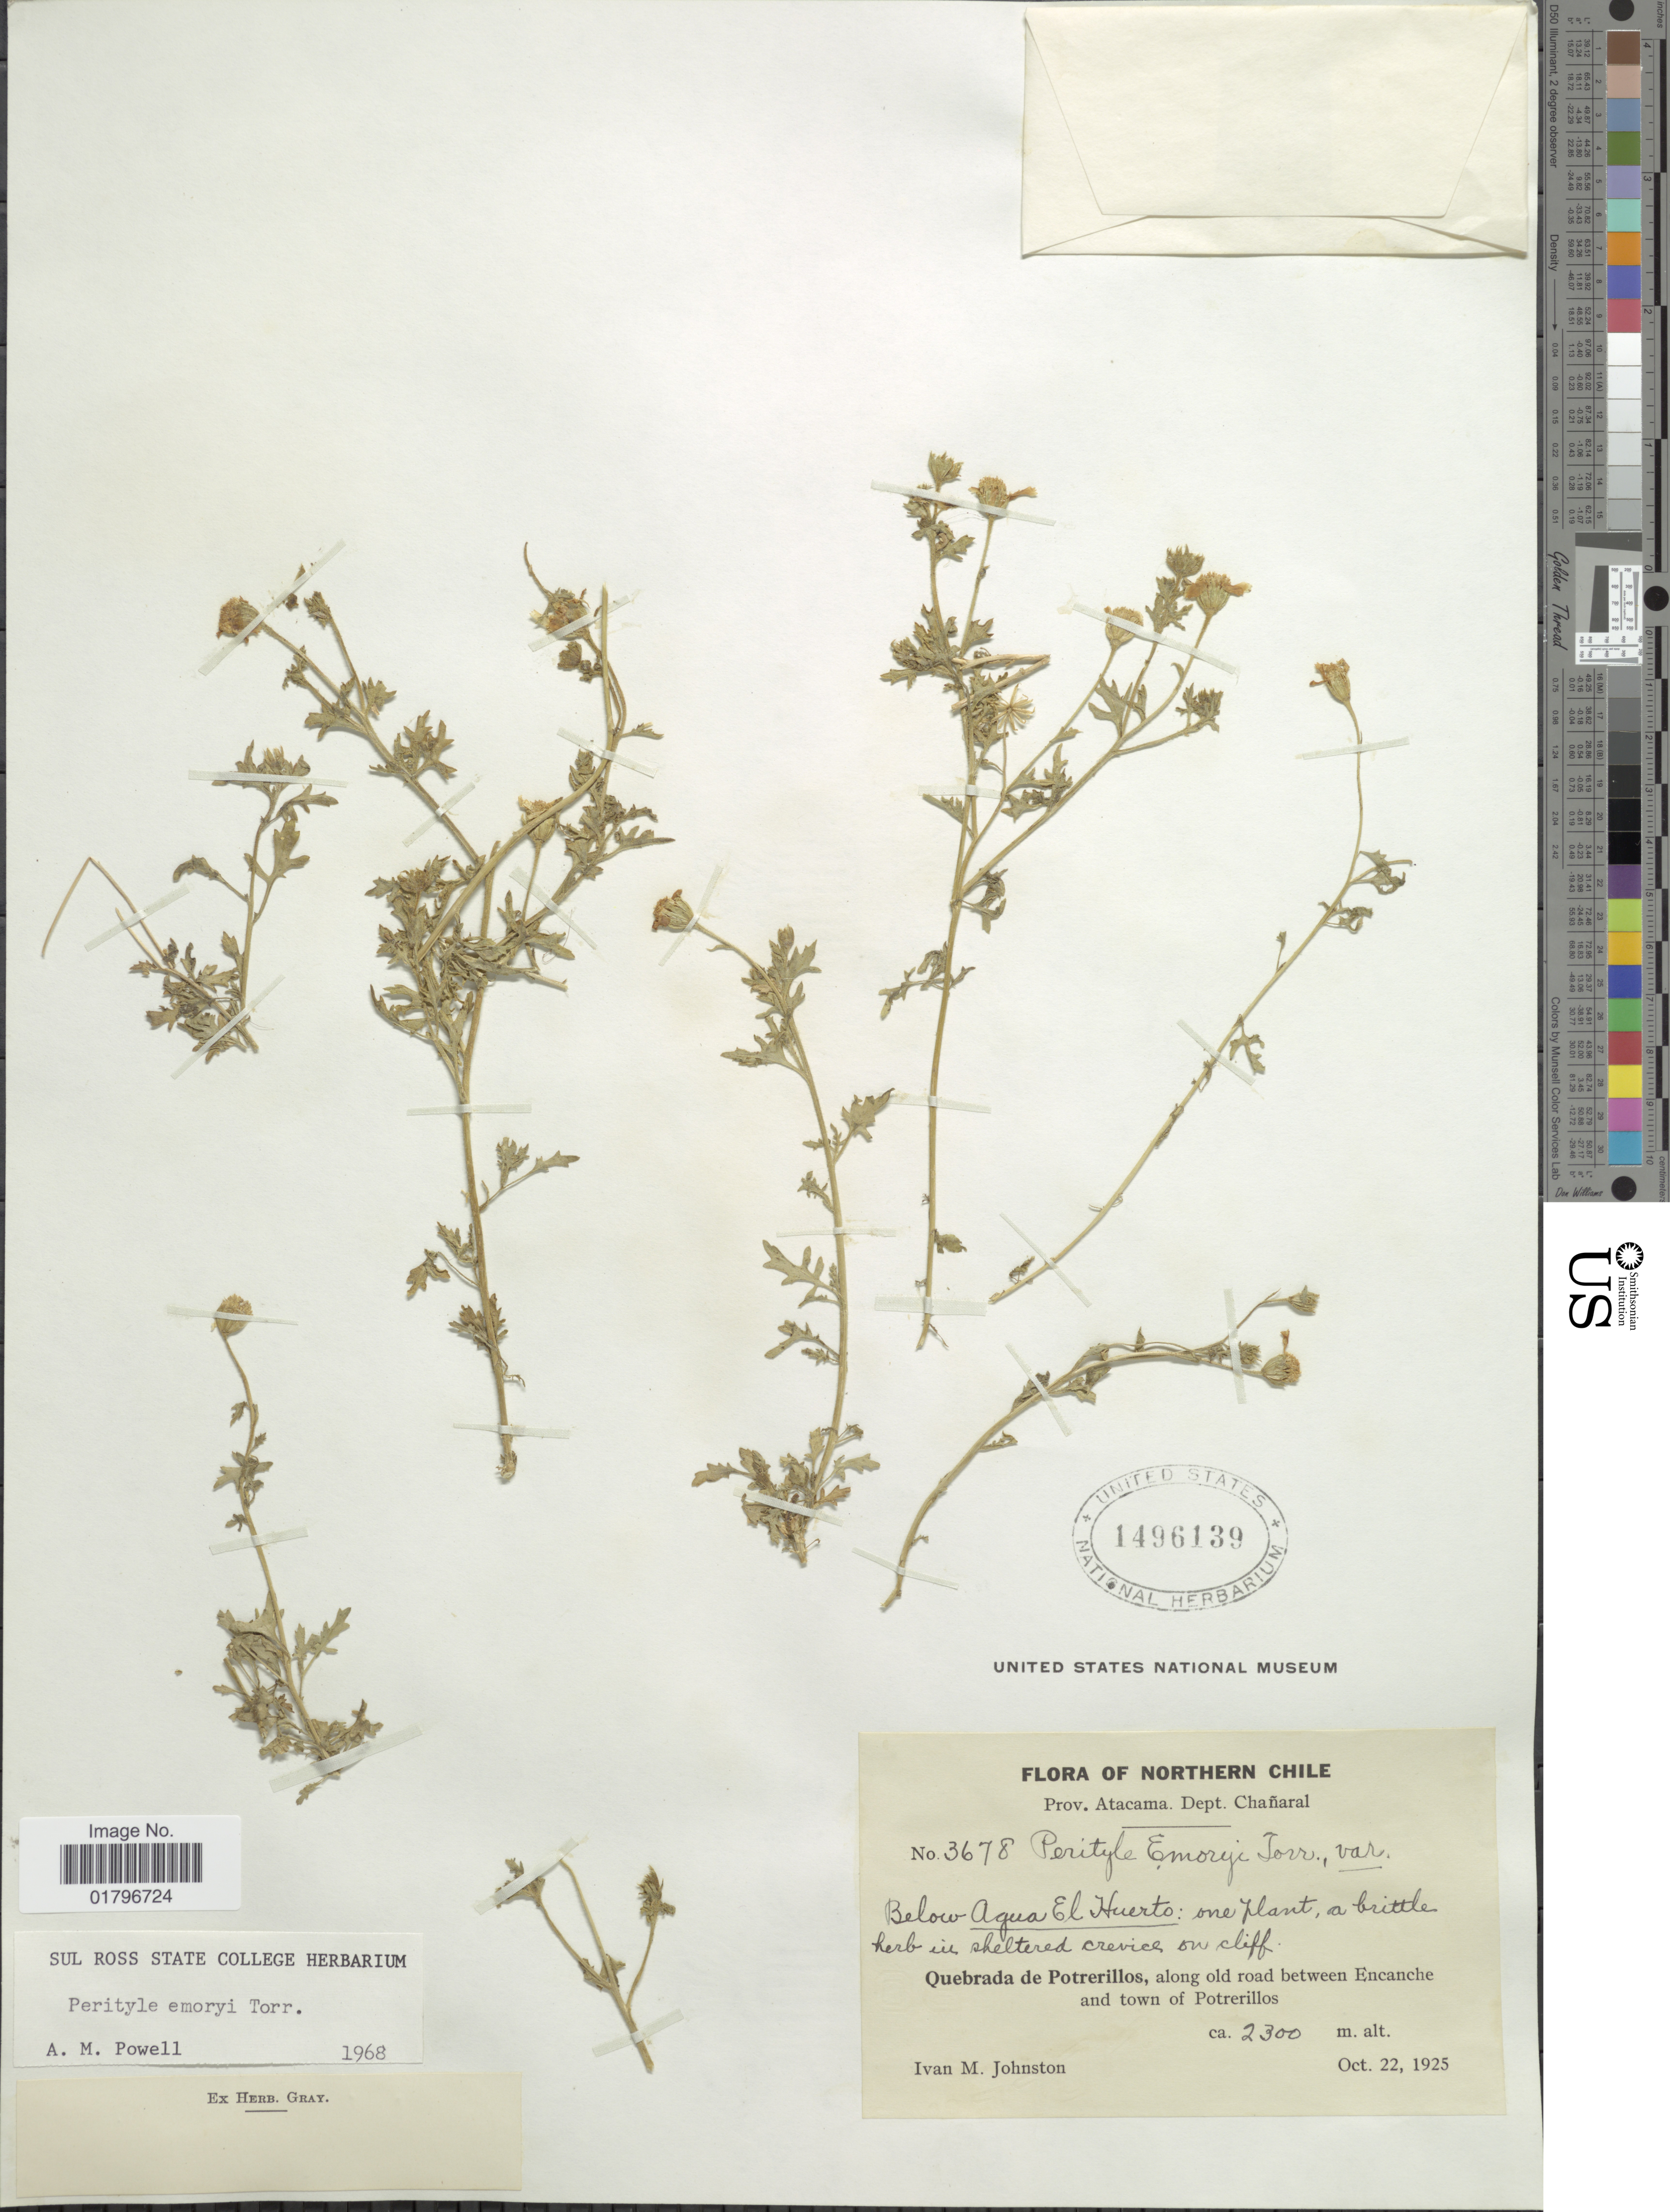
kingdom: Plantae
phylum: Tracheophyta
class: Magnoliopsida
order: Asterales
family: Asteraceae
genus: Perityle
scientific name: Perityle emoryi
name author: Torr.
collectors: I.M. Johnston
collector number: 3678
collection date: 1925-10-22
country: Chile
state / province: Atacama (III)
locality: Northern Chile. Prov. Atacama. Dept. Chañaral. Below Agua El Huerto. Quebrada de Potrerillos, along old road between Encanche and town of Potrerillos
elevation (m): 2300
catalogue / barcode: US 1496139